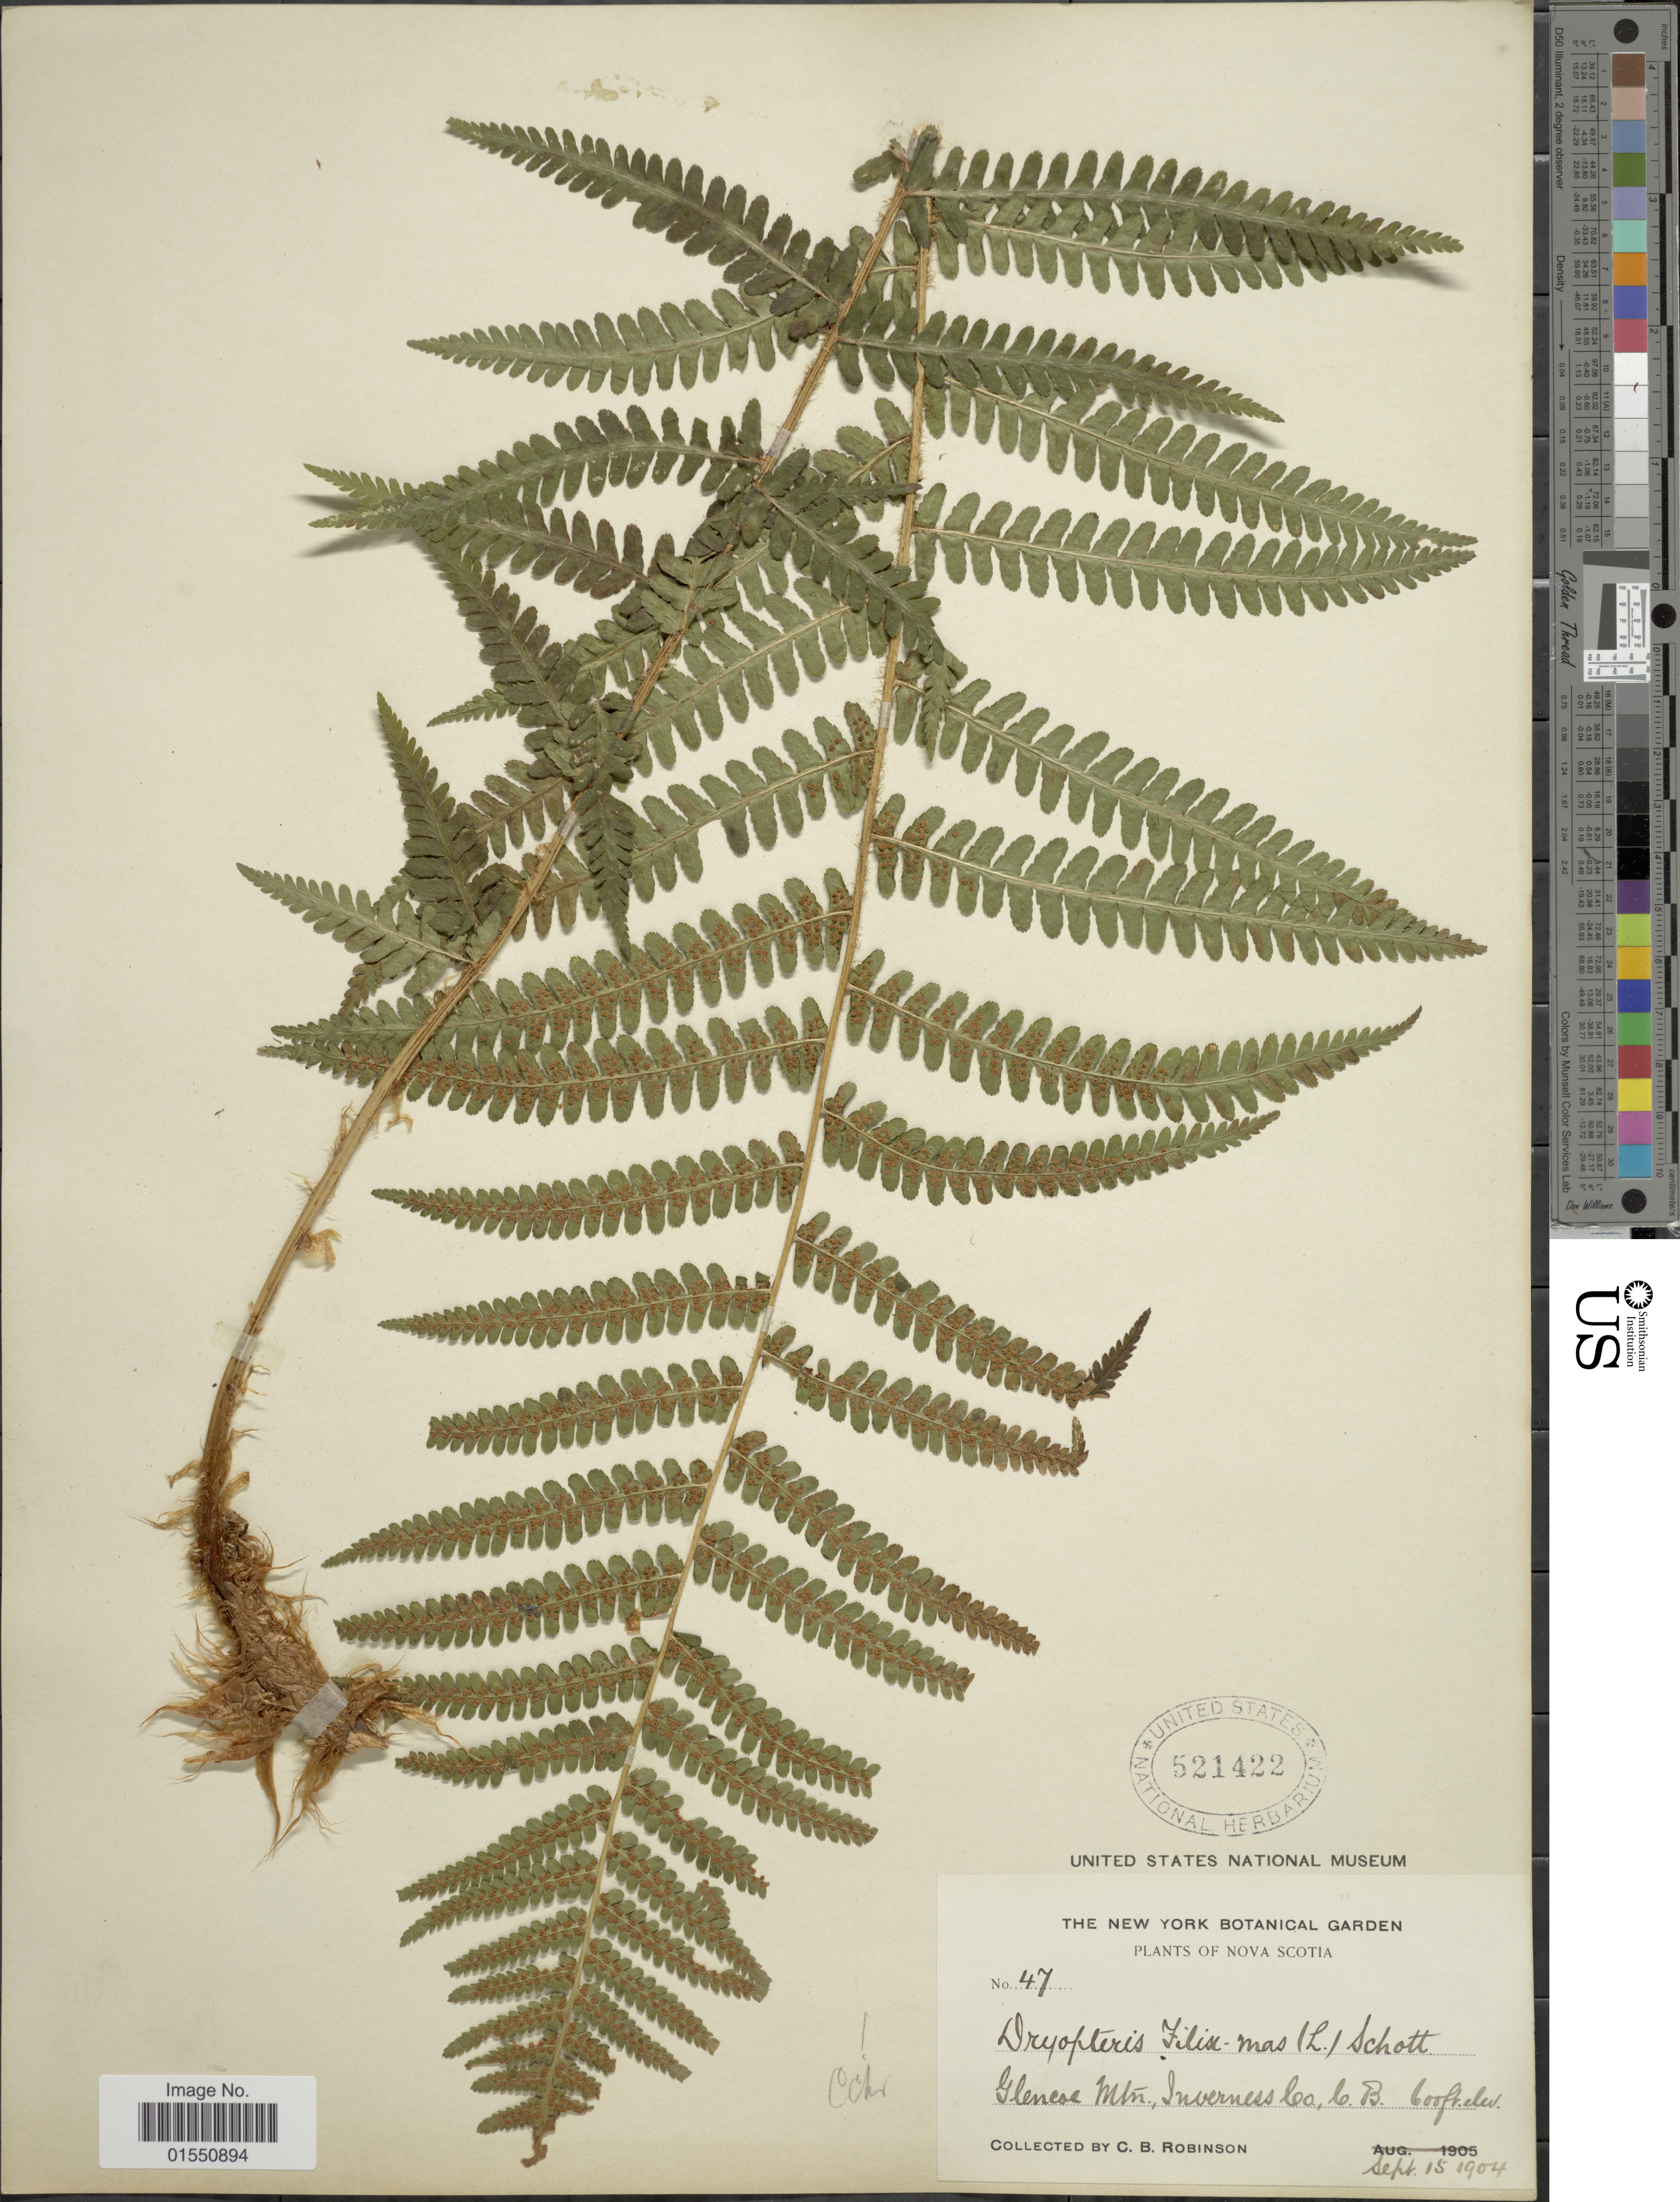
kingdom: Plantae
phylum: Tracheophyta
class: Polypodiopsida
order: Polypodiales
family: Dryopteridaceae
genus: Dryopteris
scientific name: Dryopteris filix-mas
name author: (L.) Schott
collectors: C. Robinson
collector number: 47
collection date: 1904-09-15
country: Canada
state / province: Nova Scotia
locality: Glencoe Mtn. Inverness Co., C. B.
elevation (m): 183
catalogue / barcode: US 521422